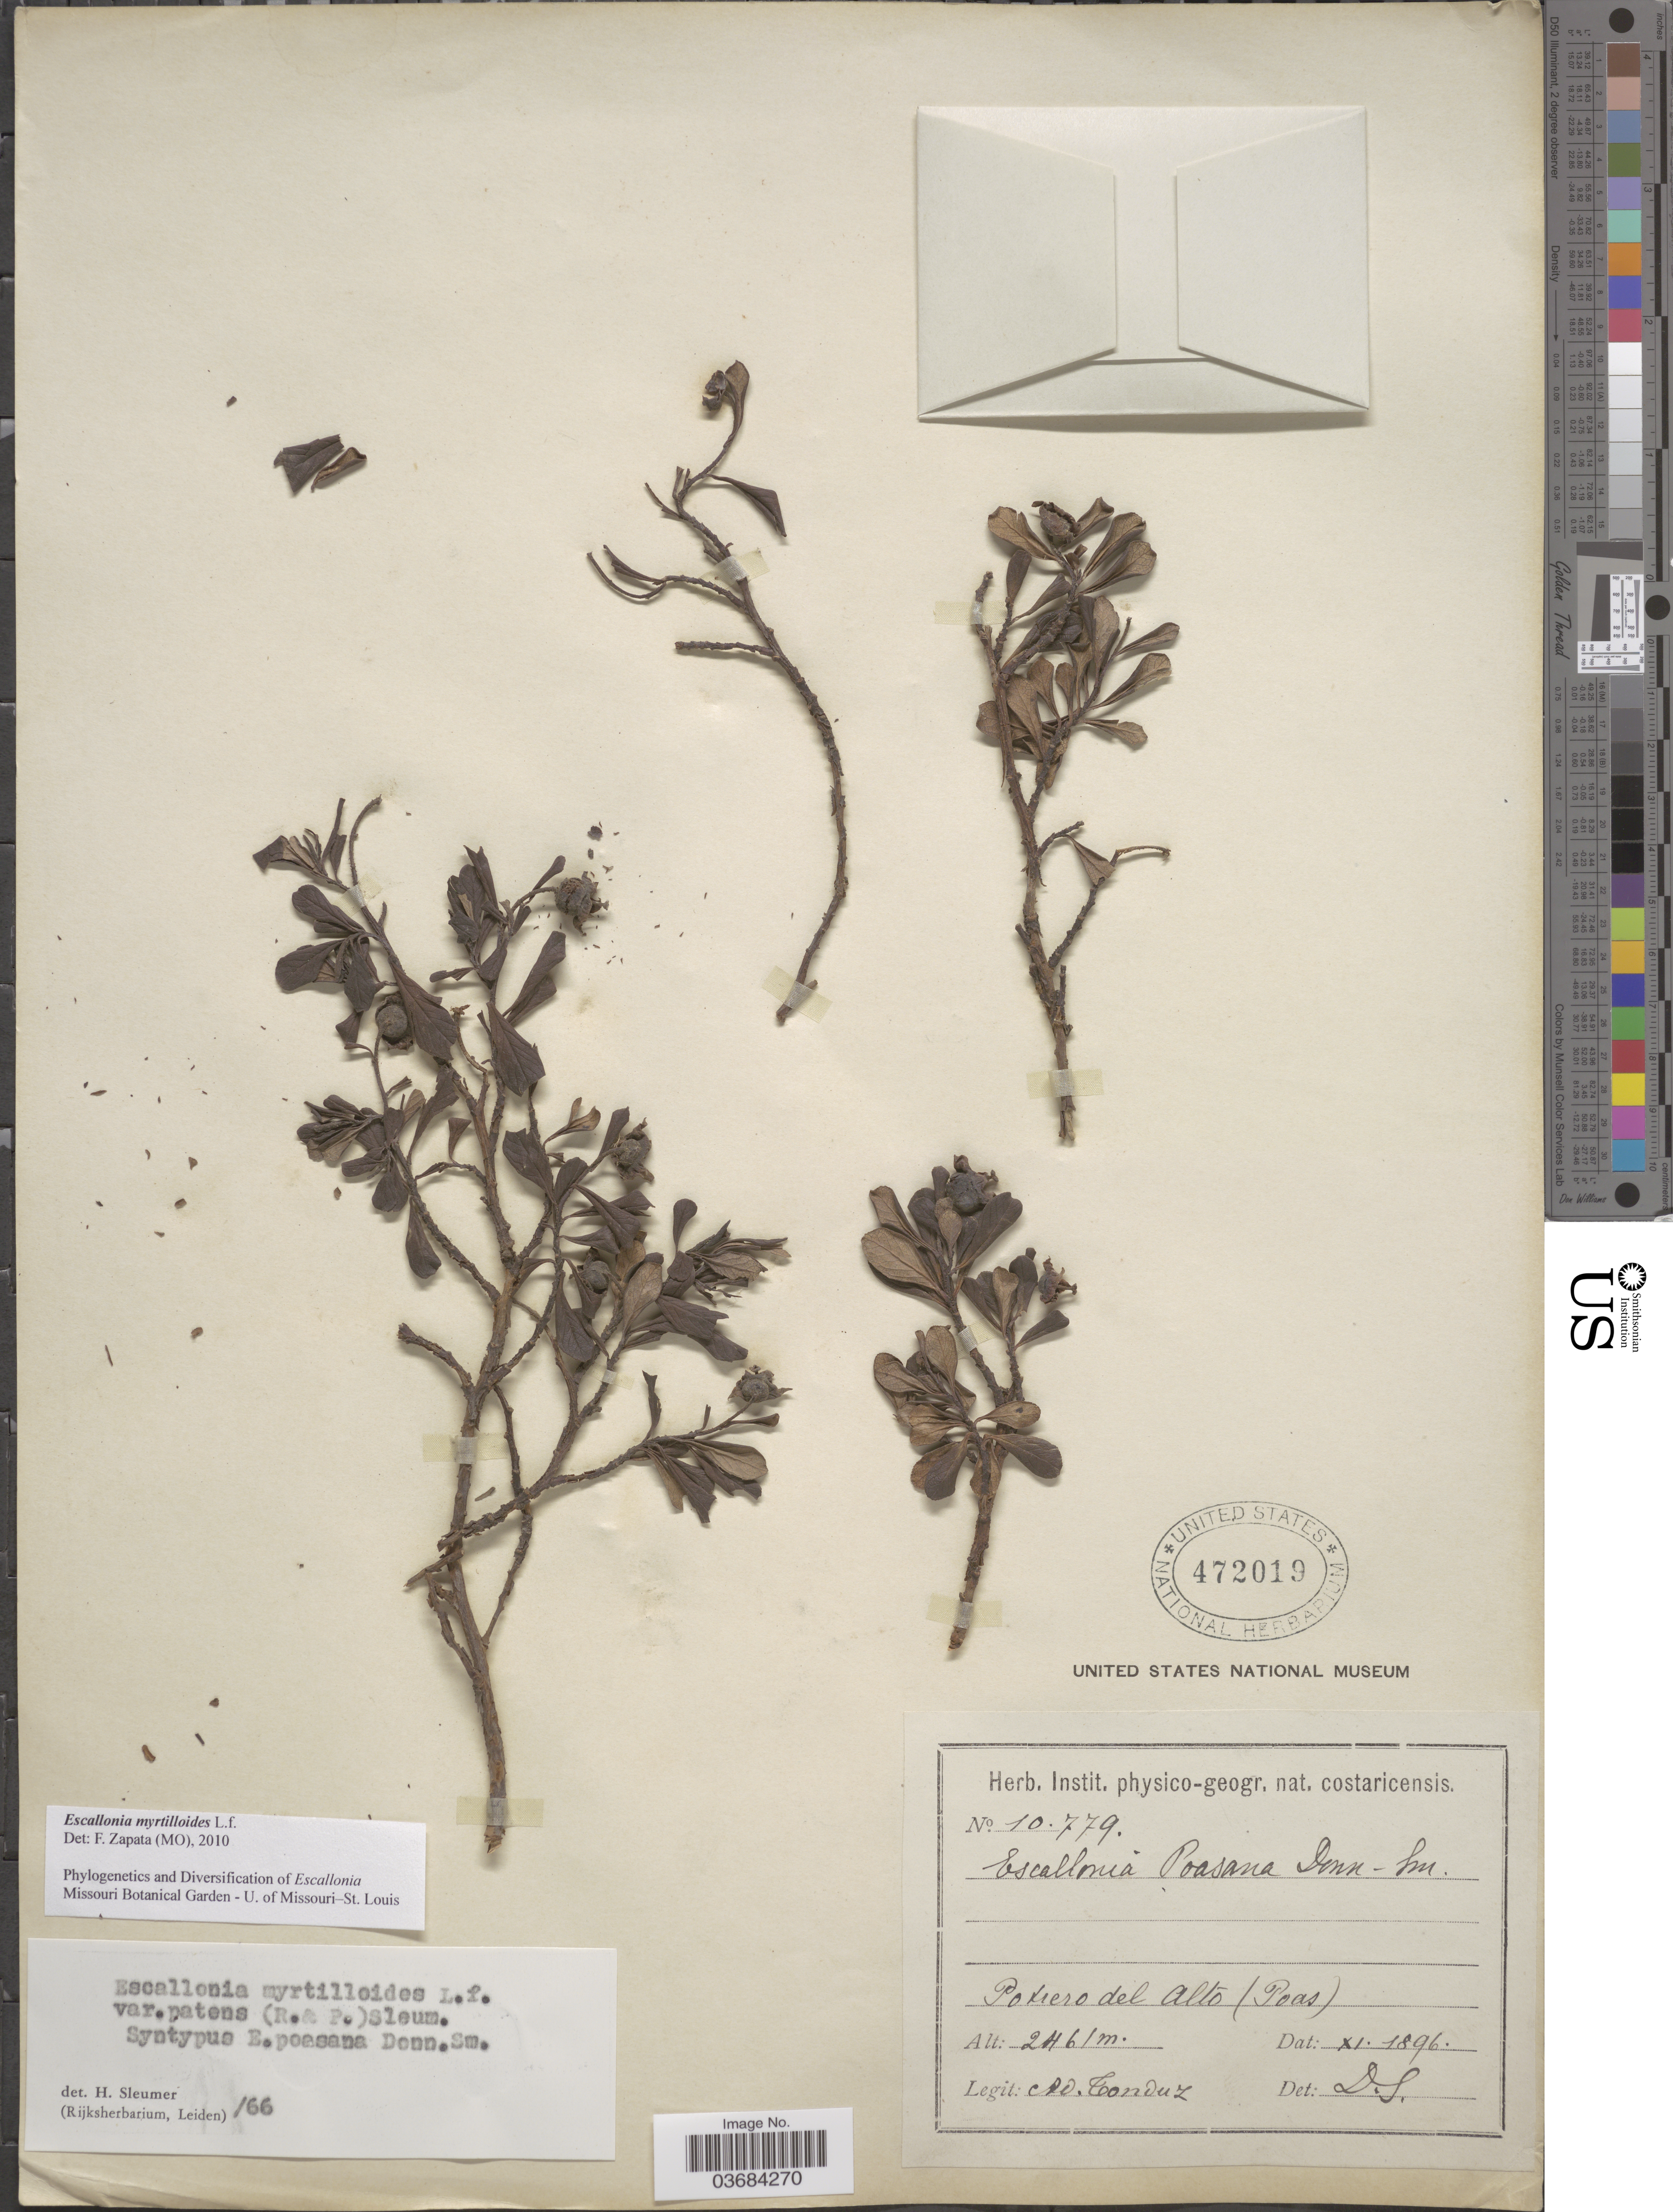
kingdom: Plantae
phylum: Tracheophyta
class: Magnoliopsida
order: Escalloniales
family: Escalloniaceae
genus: Escallonia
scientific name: Escallonia myrtilloides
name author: L. f.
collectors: A. Tonduz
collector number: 10779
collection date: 1896-11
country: Costa Rica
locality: Potrero del Alto (Poas).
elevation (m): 2461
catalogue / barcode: US 472019